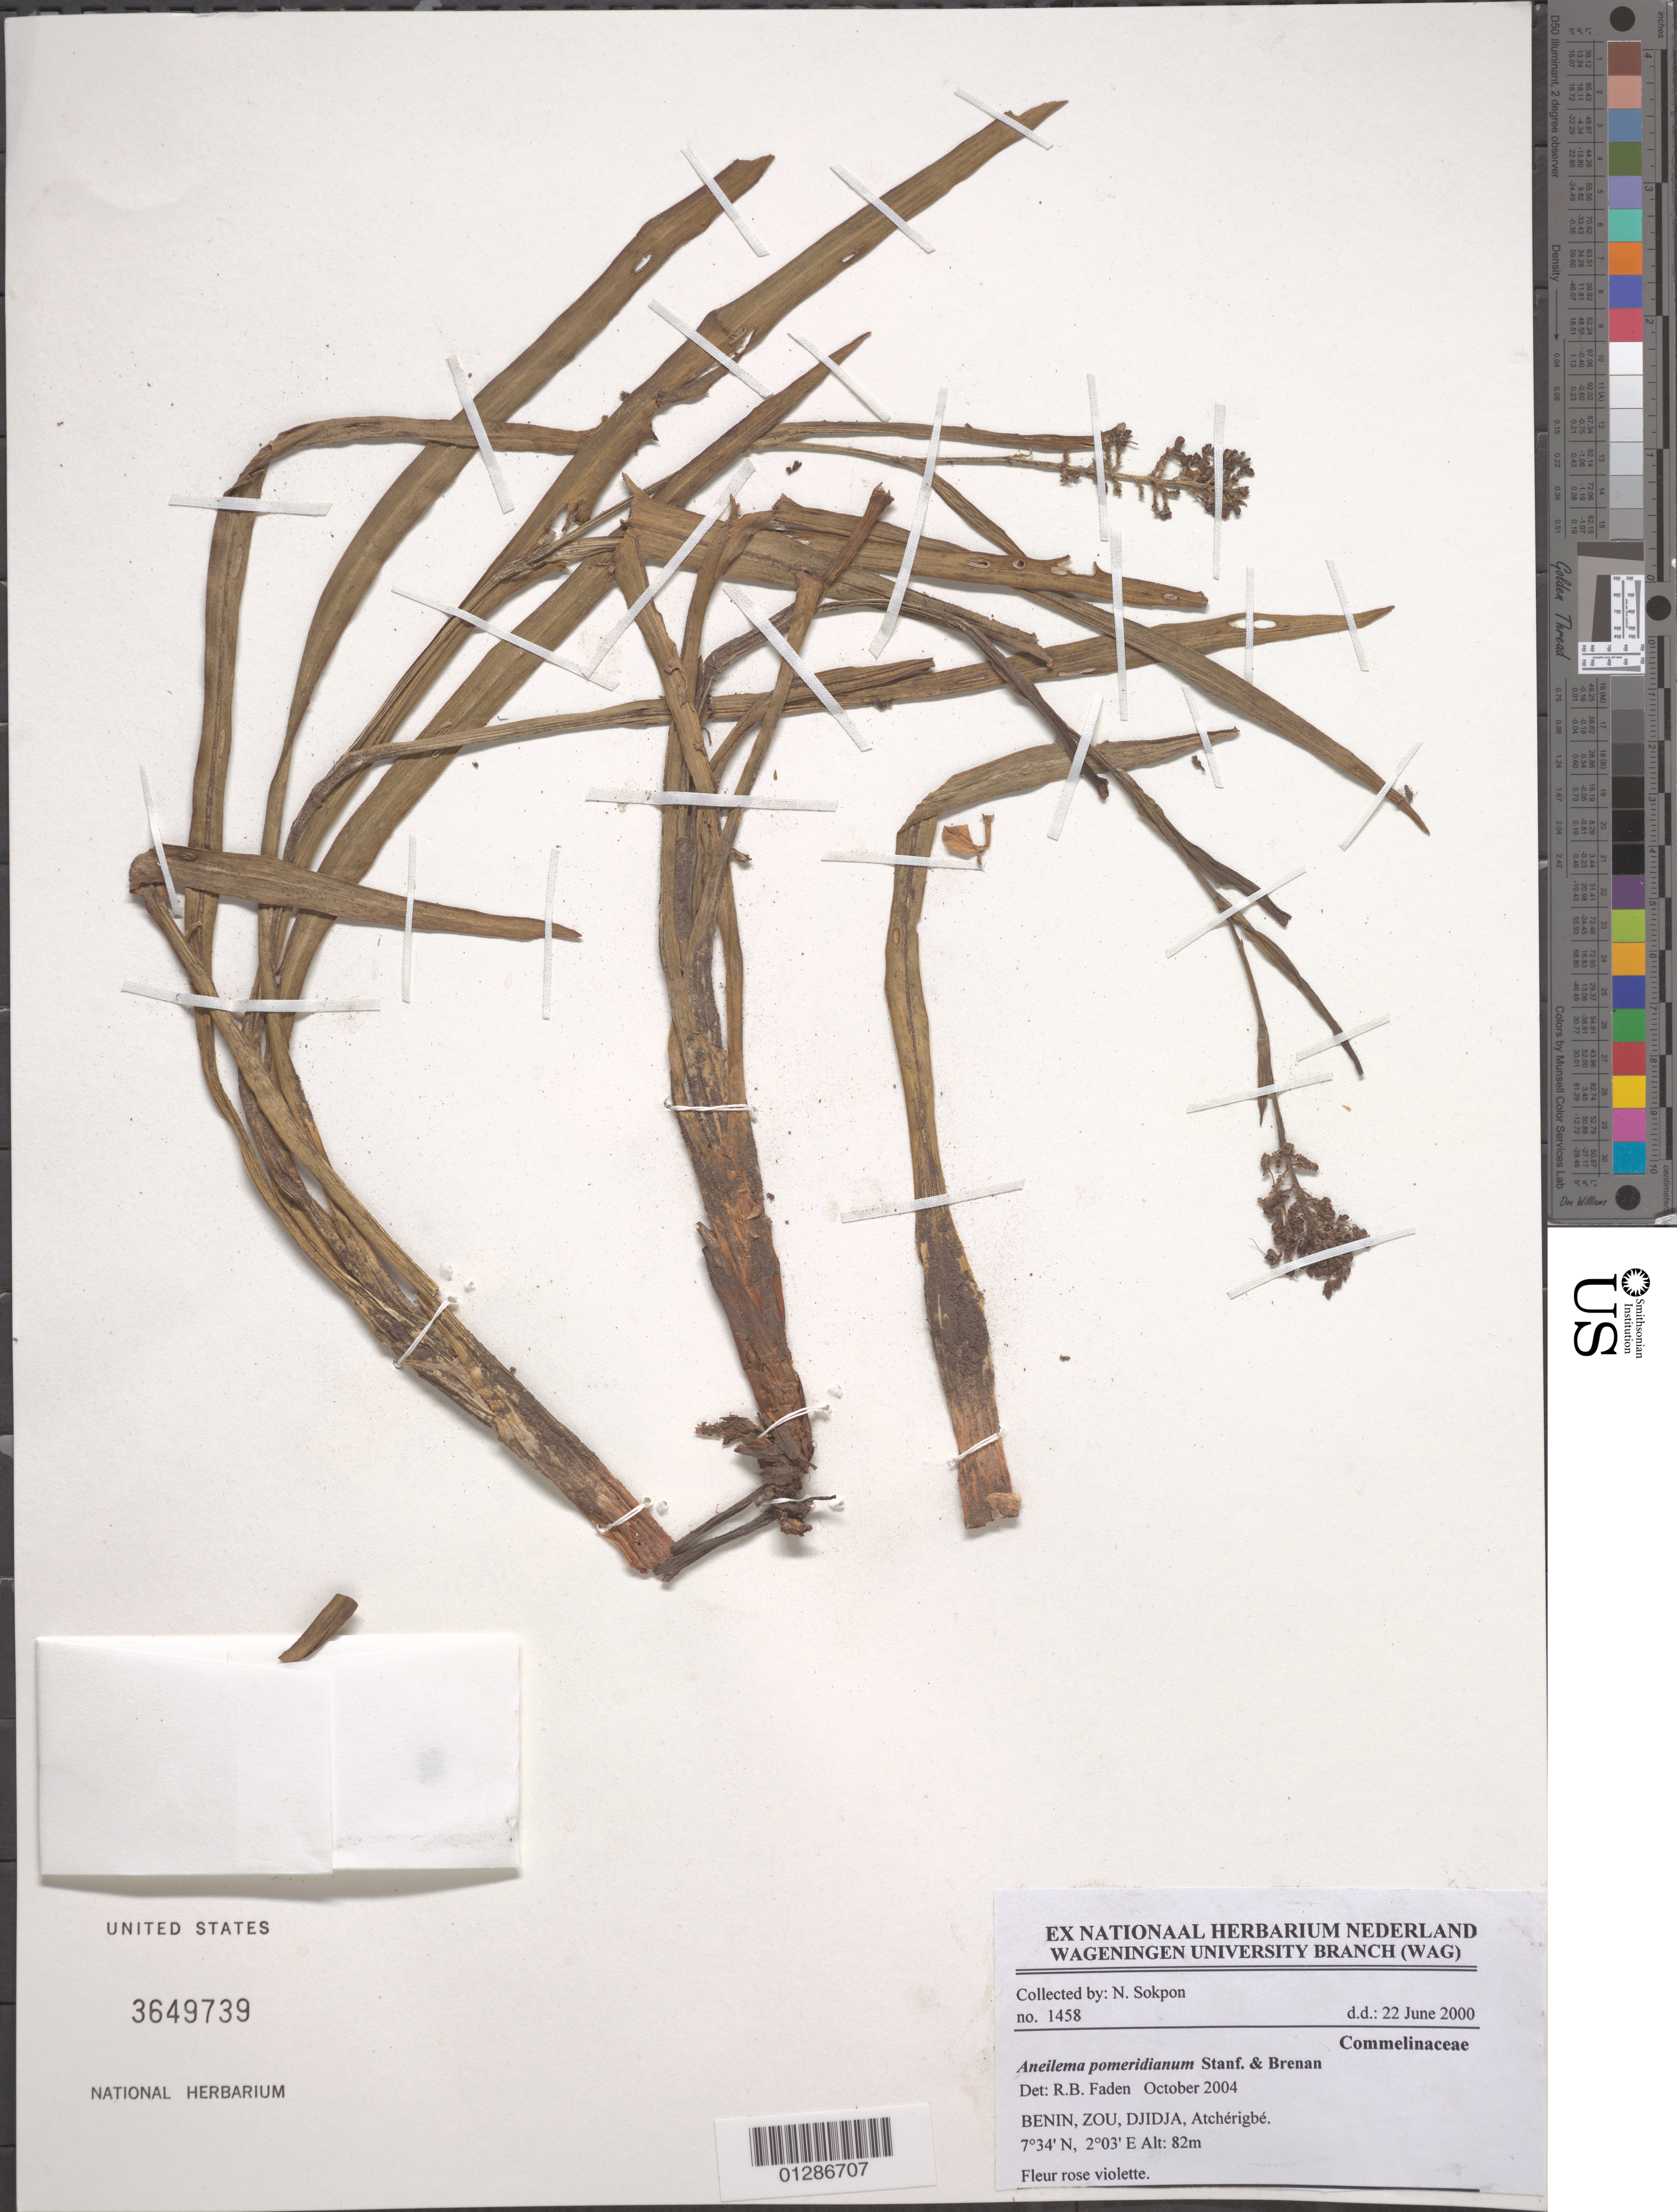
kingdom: Plantae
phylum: Tracheophyta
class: Liliopsida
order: Commelinales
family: Commelinaceae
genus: Aneilema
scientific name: Aneilema pomeridianum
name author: Stanfield & Brenan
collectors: N. Sokpon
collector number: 1458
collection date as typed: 22 Jun 2000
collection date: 2000-06-22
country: Benin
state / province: Zou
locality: Djidja. Atcherigbe.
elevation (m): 82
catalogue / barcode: US 3649739